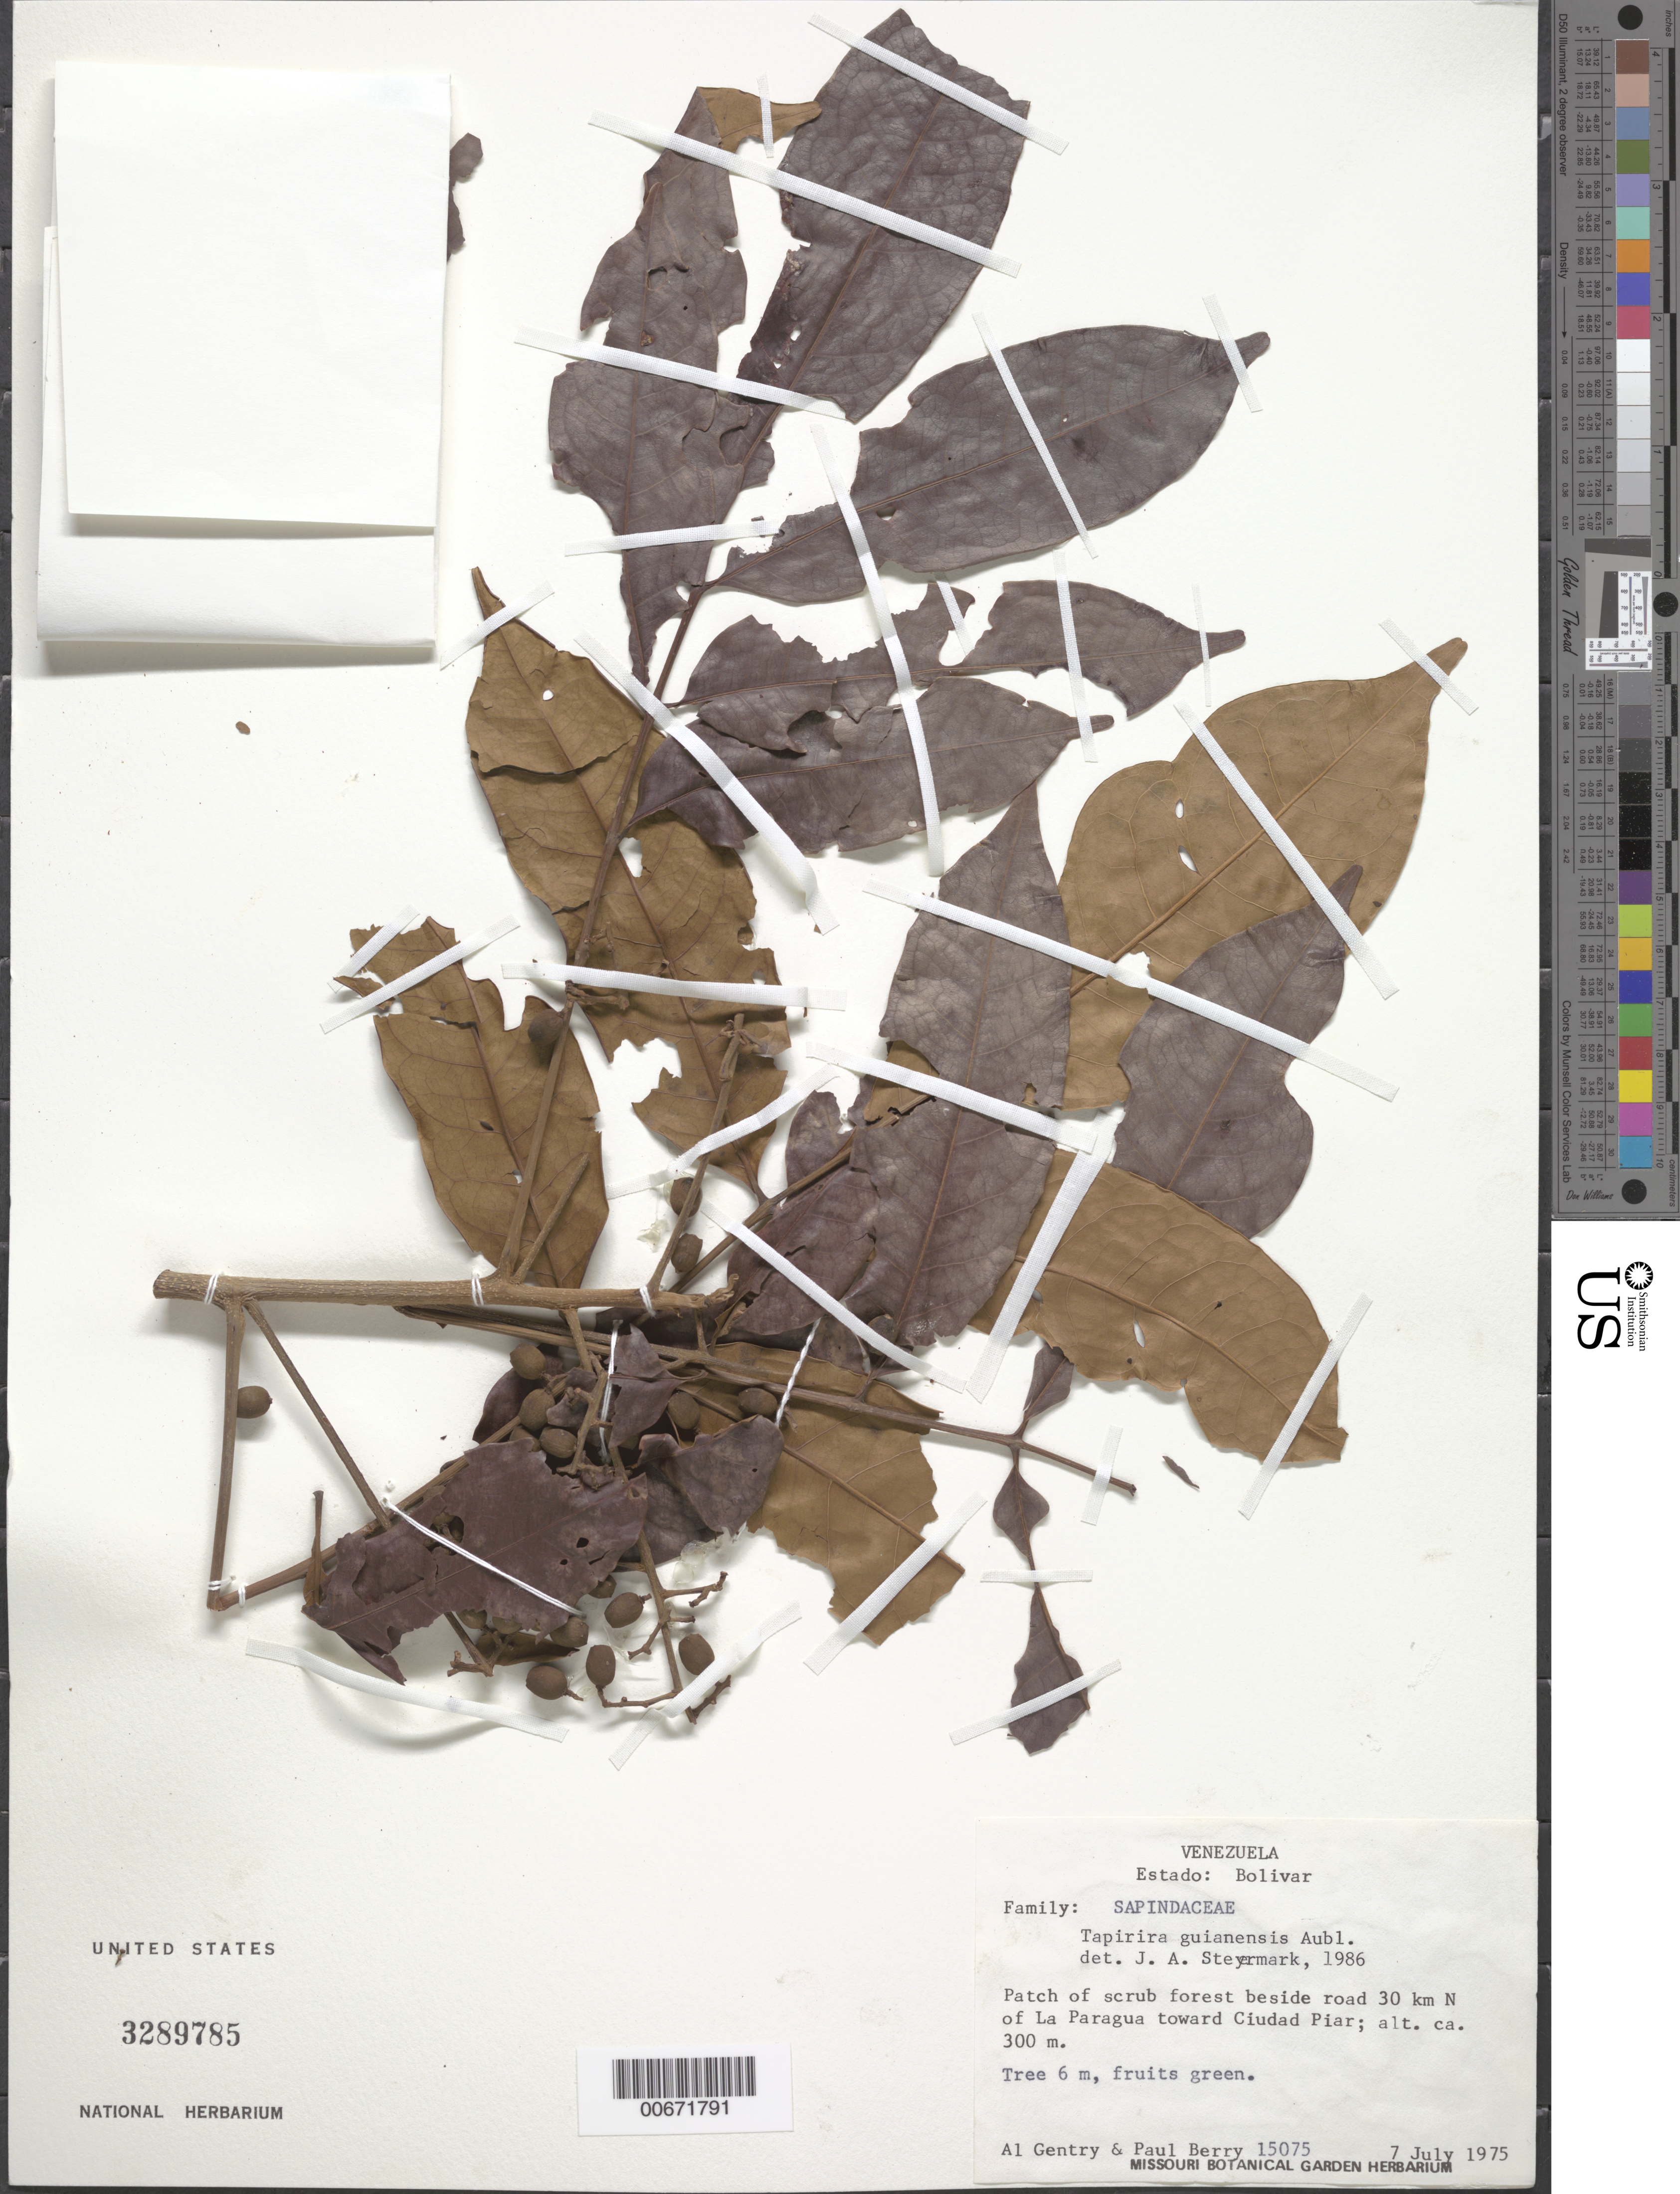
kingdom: Plantae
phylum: Tracheophyta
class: Magnoliopsida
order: Sapindales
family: Anacardiaceae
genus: Tapirira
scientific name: Tapirira guianensis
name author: Aubl.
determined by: Steyermark, Julian A., (VEN)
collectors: A. H. Gentry & P. Berry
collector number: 15075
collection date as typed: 7-Jul-75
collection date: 1975-07-07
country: Venezuela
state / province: Bolívar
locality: La Paragua-Ciudad Piar Road, 1-7 km N of La Paragua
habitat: Scrub forest beside road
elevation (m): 300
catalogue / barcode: US 3289785